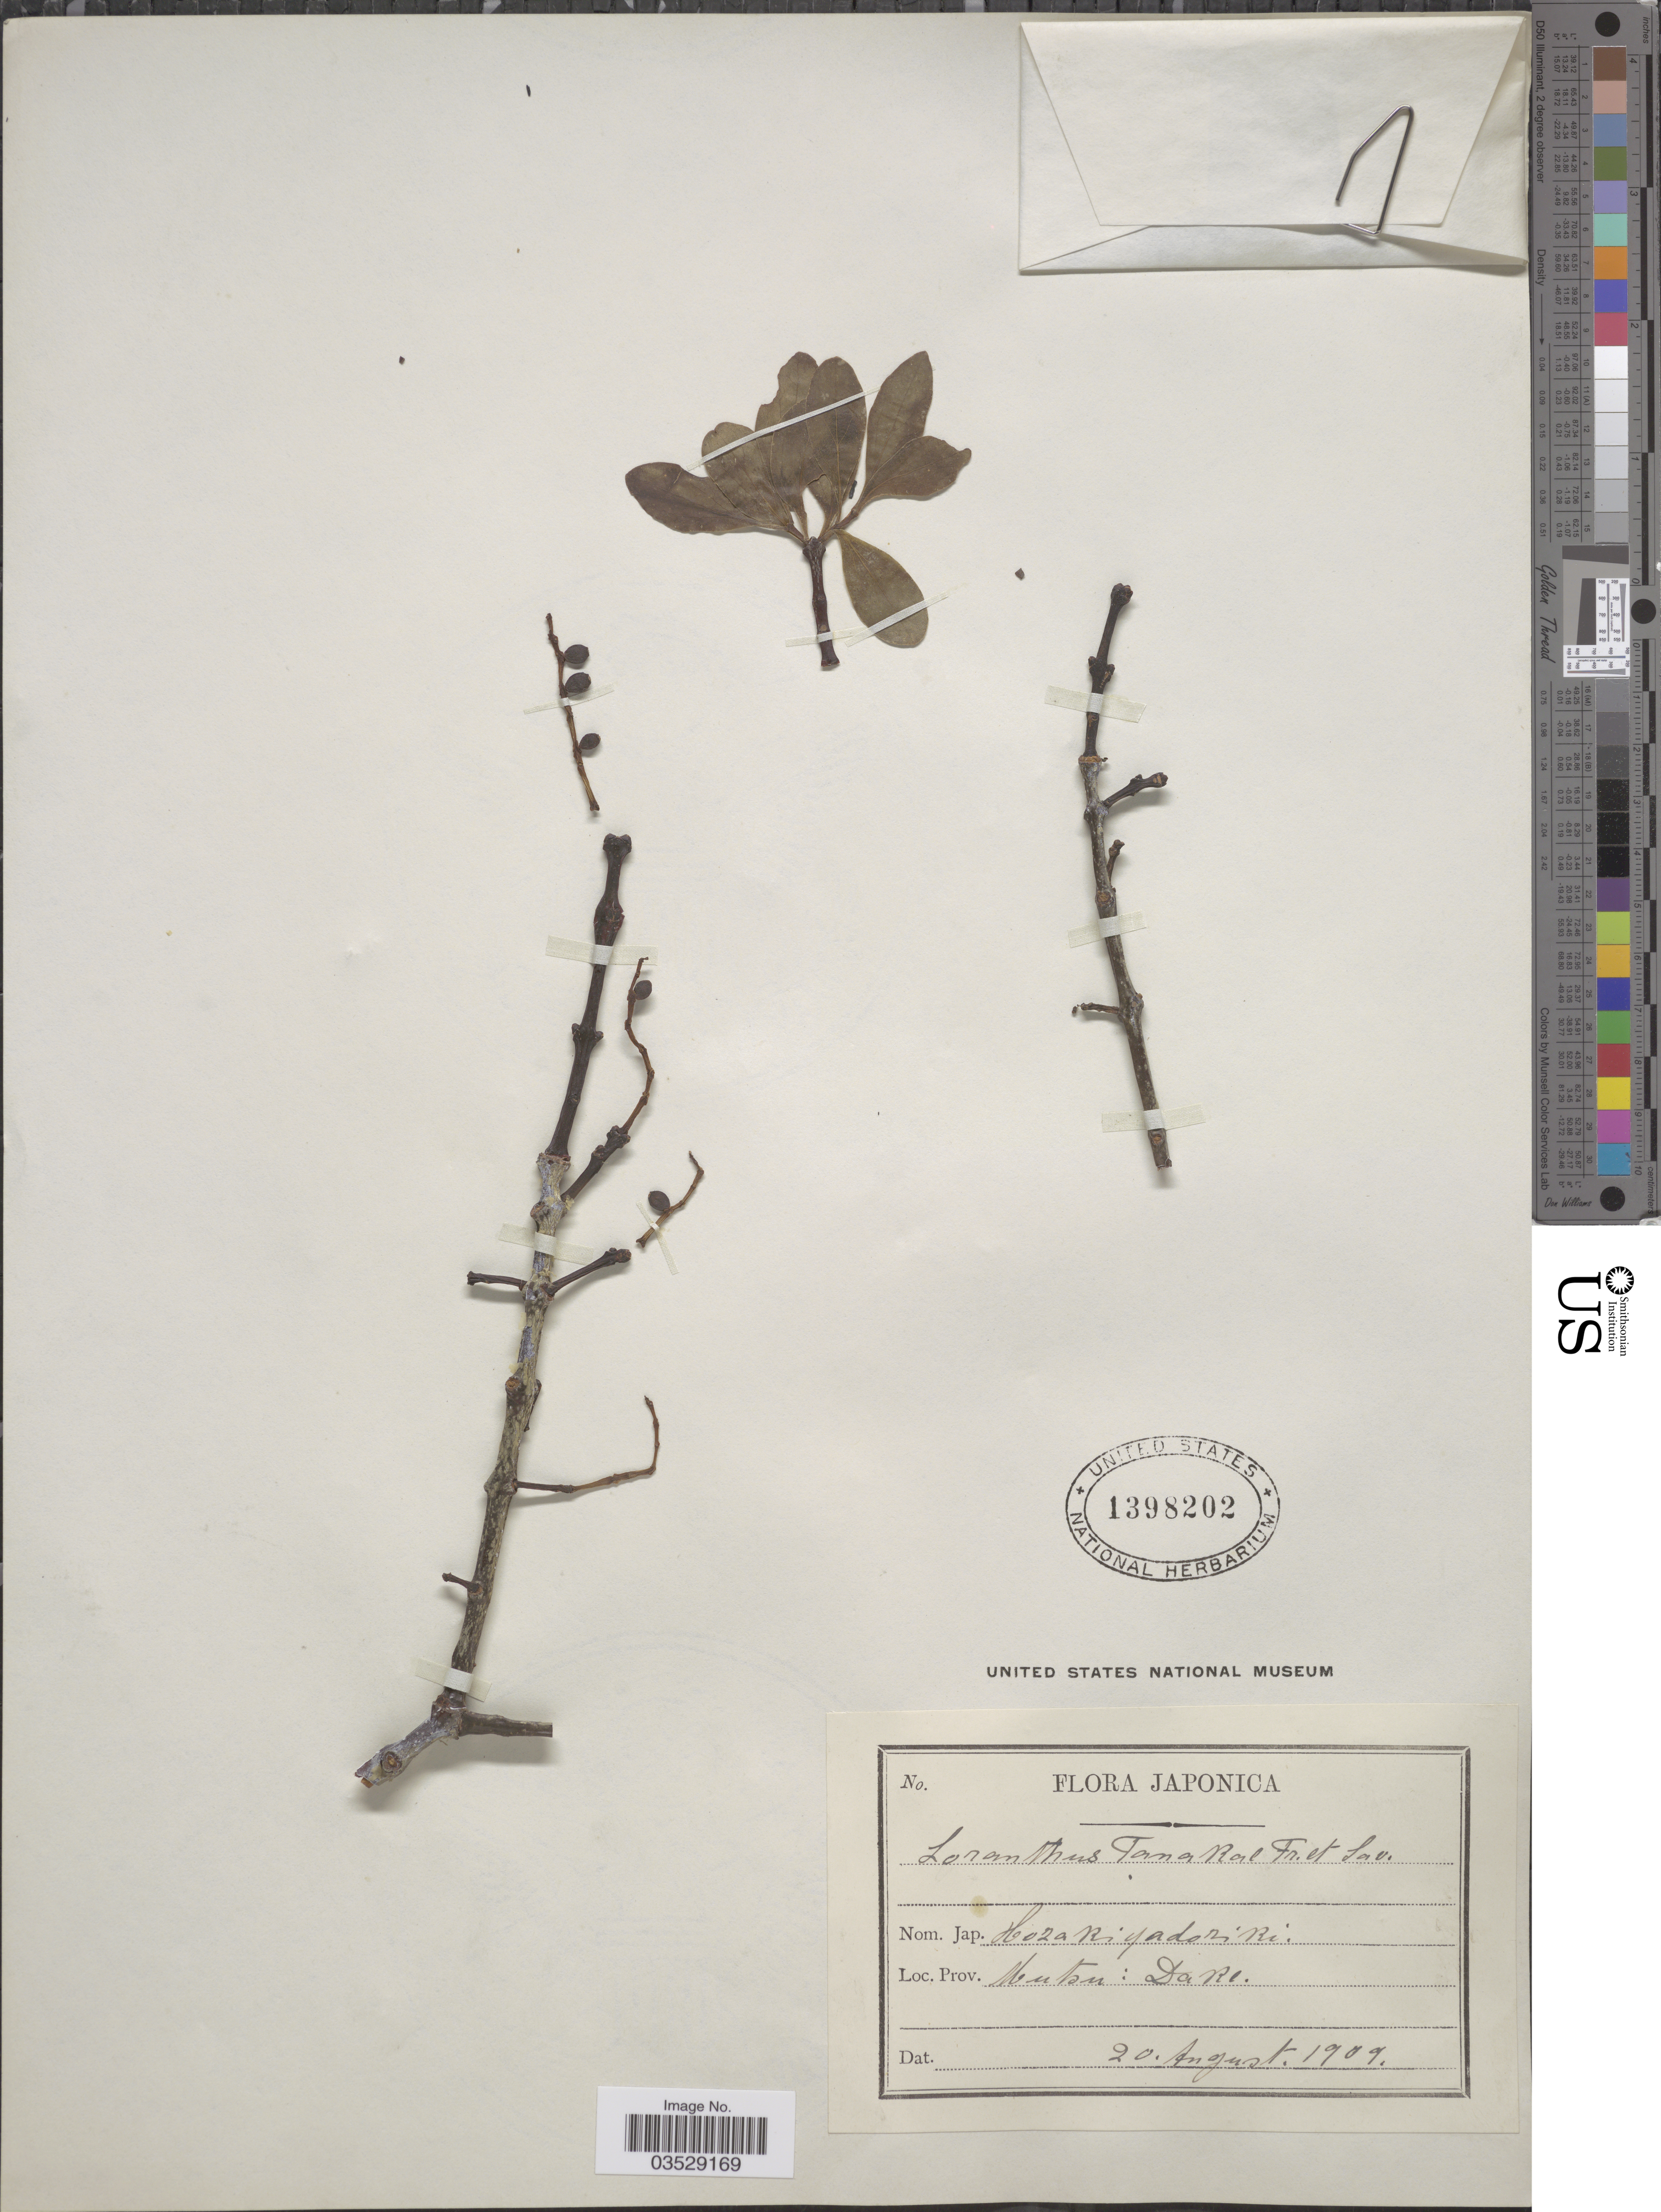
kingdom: Plantae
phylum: Tracheophyta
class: Magnoliopsida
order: Santalales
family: Loranthaceae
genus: Loranthus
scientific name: Loranthus tanakae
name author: Franch. & Sav.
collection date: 1909-08-20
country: Japan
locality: Prov. Mutsu: Dake.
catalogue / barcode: US 1398202